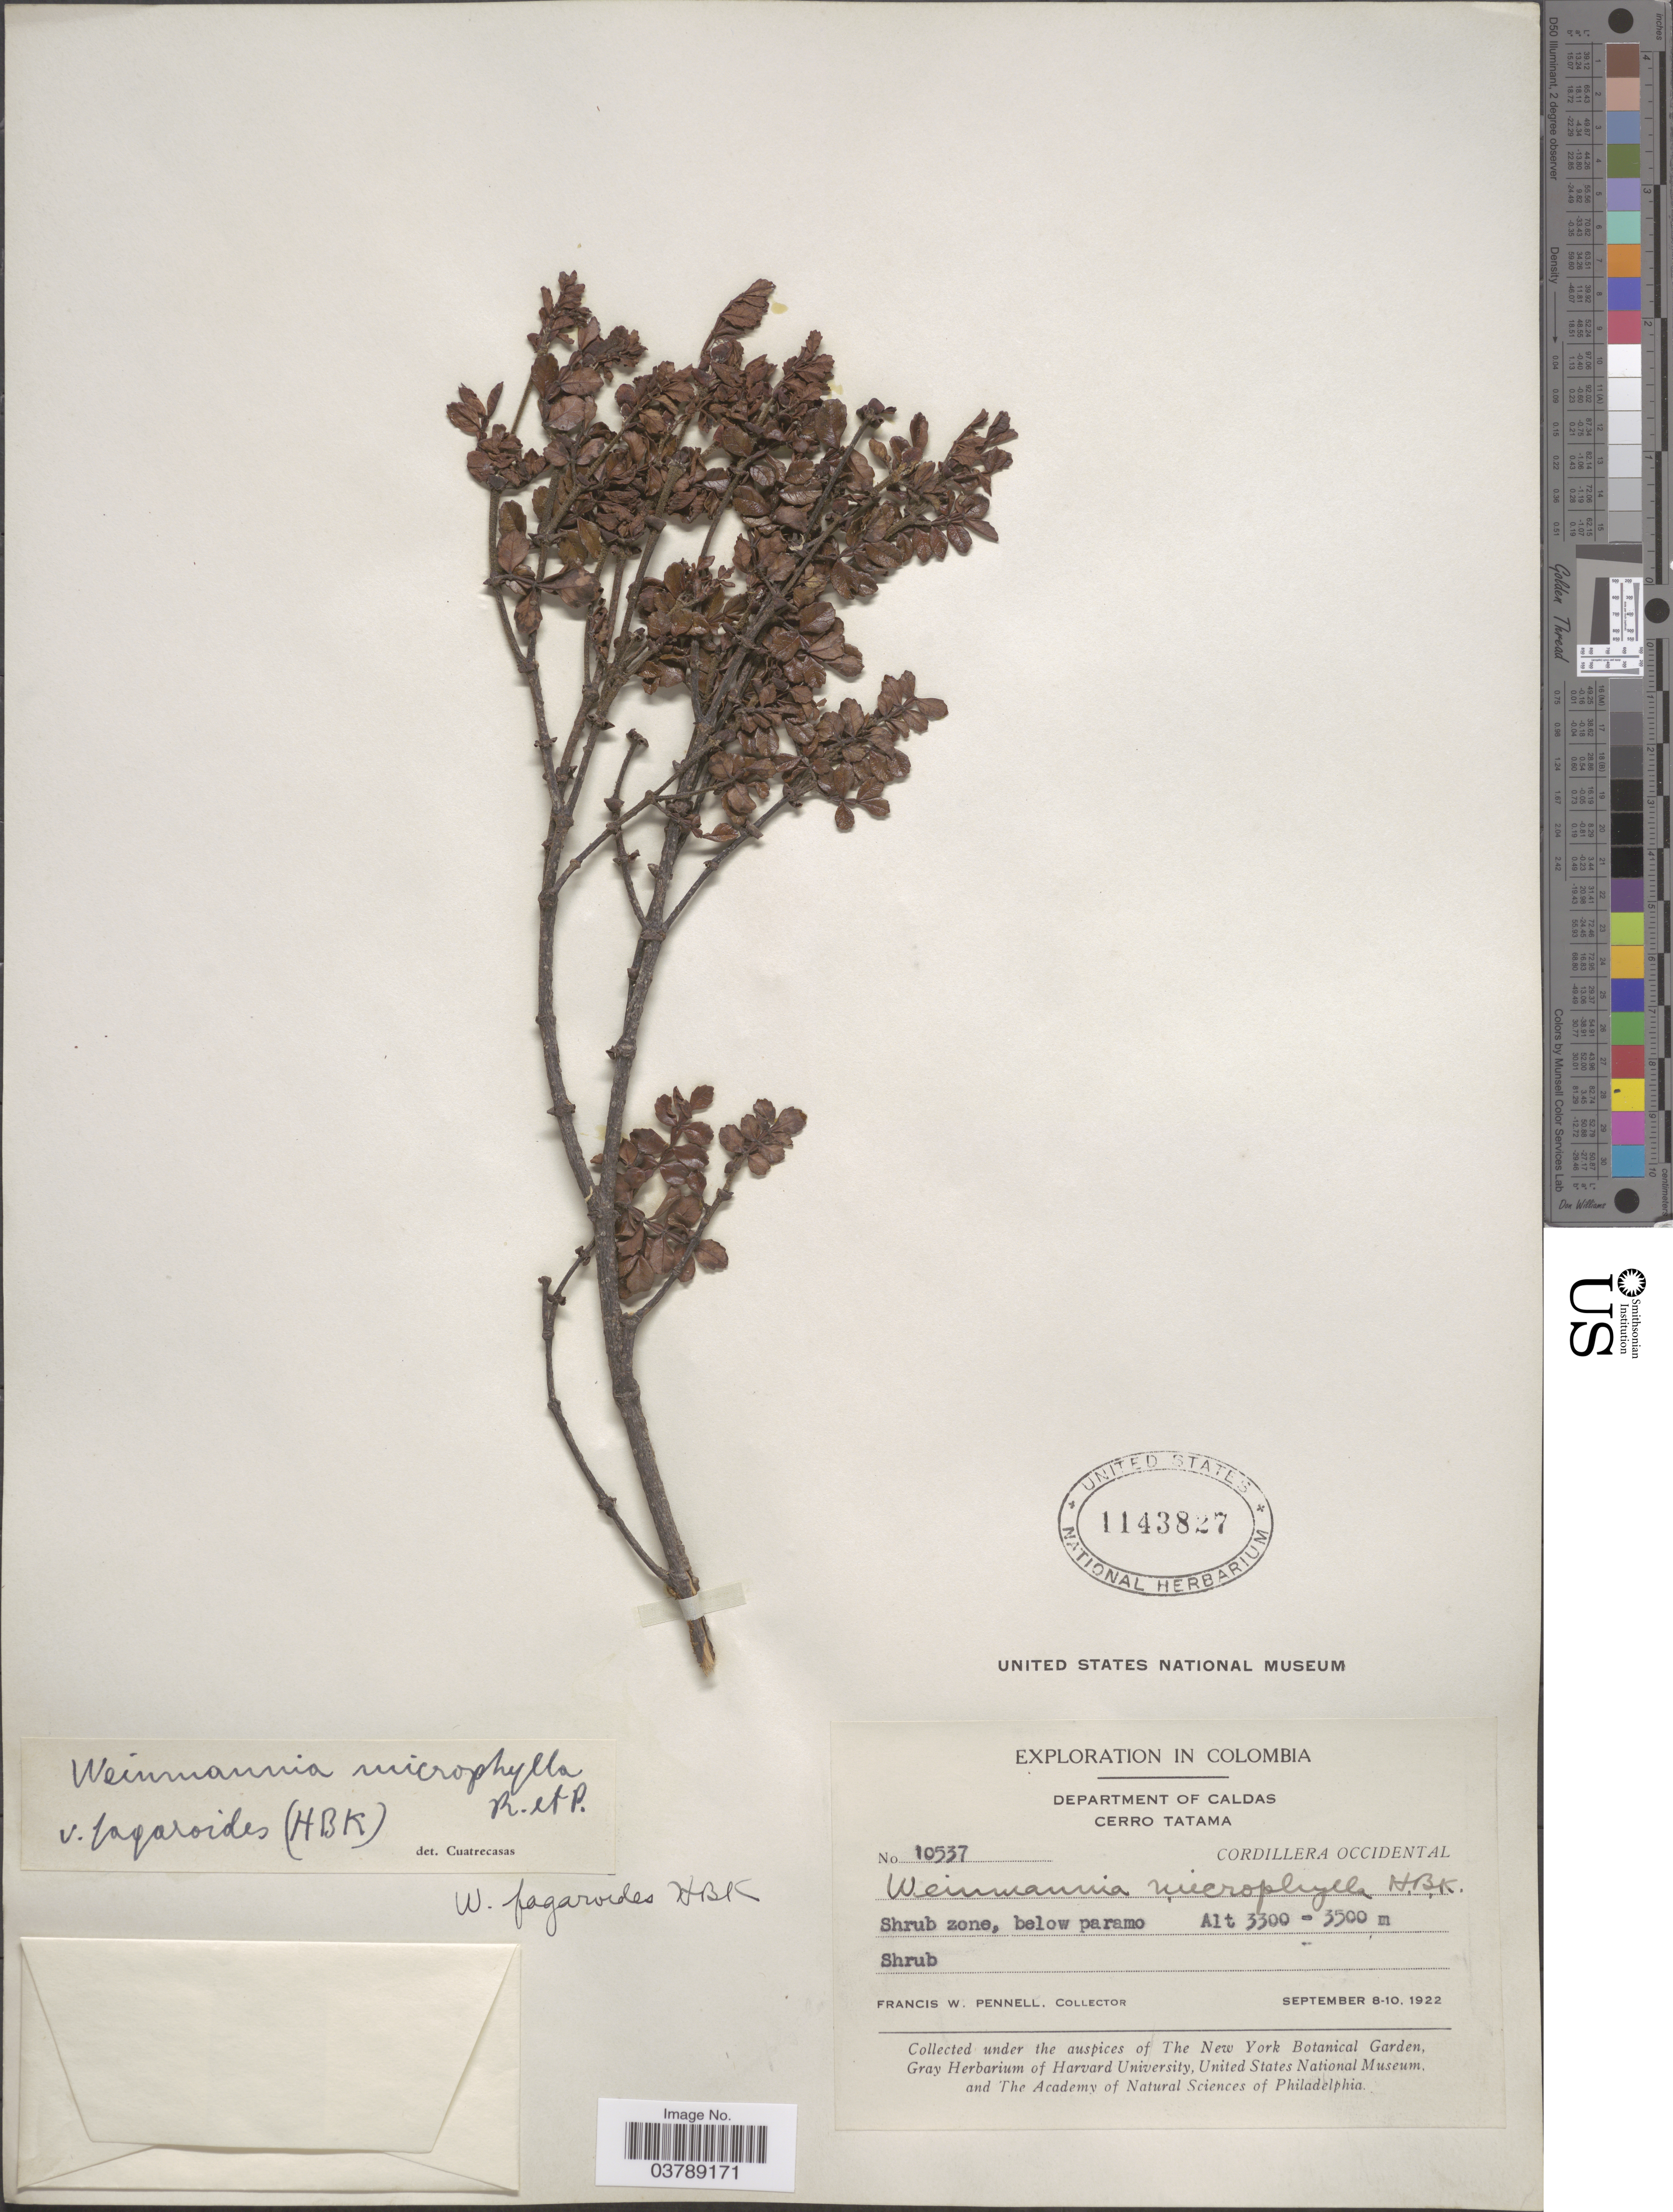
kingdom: Plantae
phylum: Tracheophyta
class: Magnoliopsida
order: Oxalidales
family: Cunoniaceae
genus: Weinmannia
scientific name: Weinmannia fagaroides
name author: Kunth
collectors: F. W. Pennell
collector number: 10537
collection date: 1922-09-08/1922-09-10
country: Colombia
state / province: Caldas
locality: Department of Caldas, Cerro Tatama. Cordillera Occidental.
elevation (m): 3300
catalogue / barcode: US 1143827